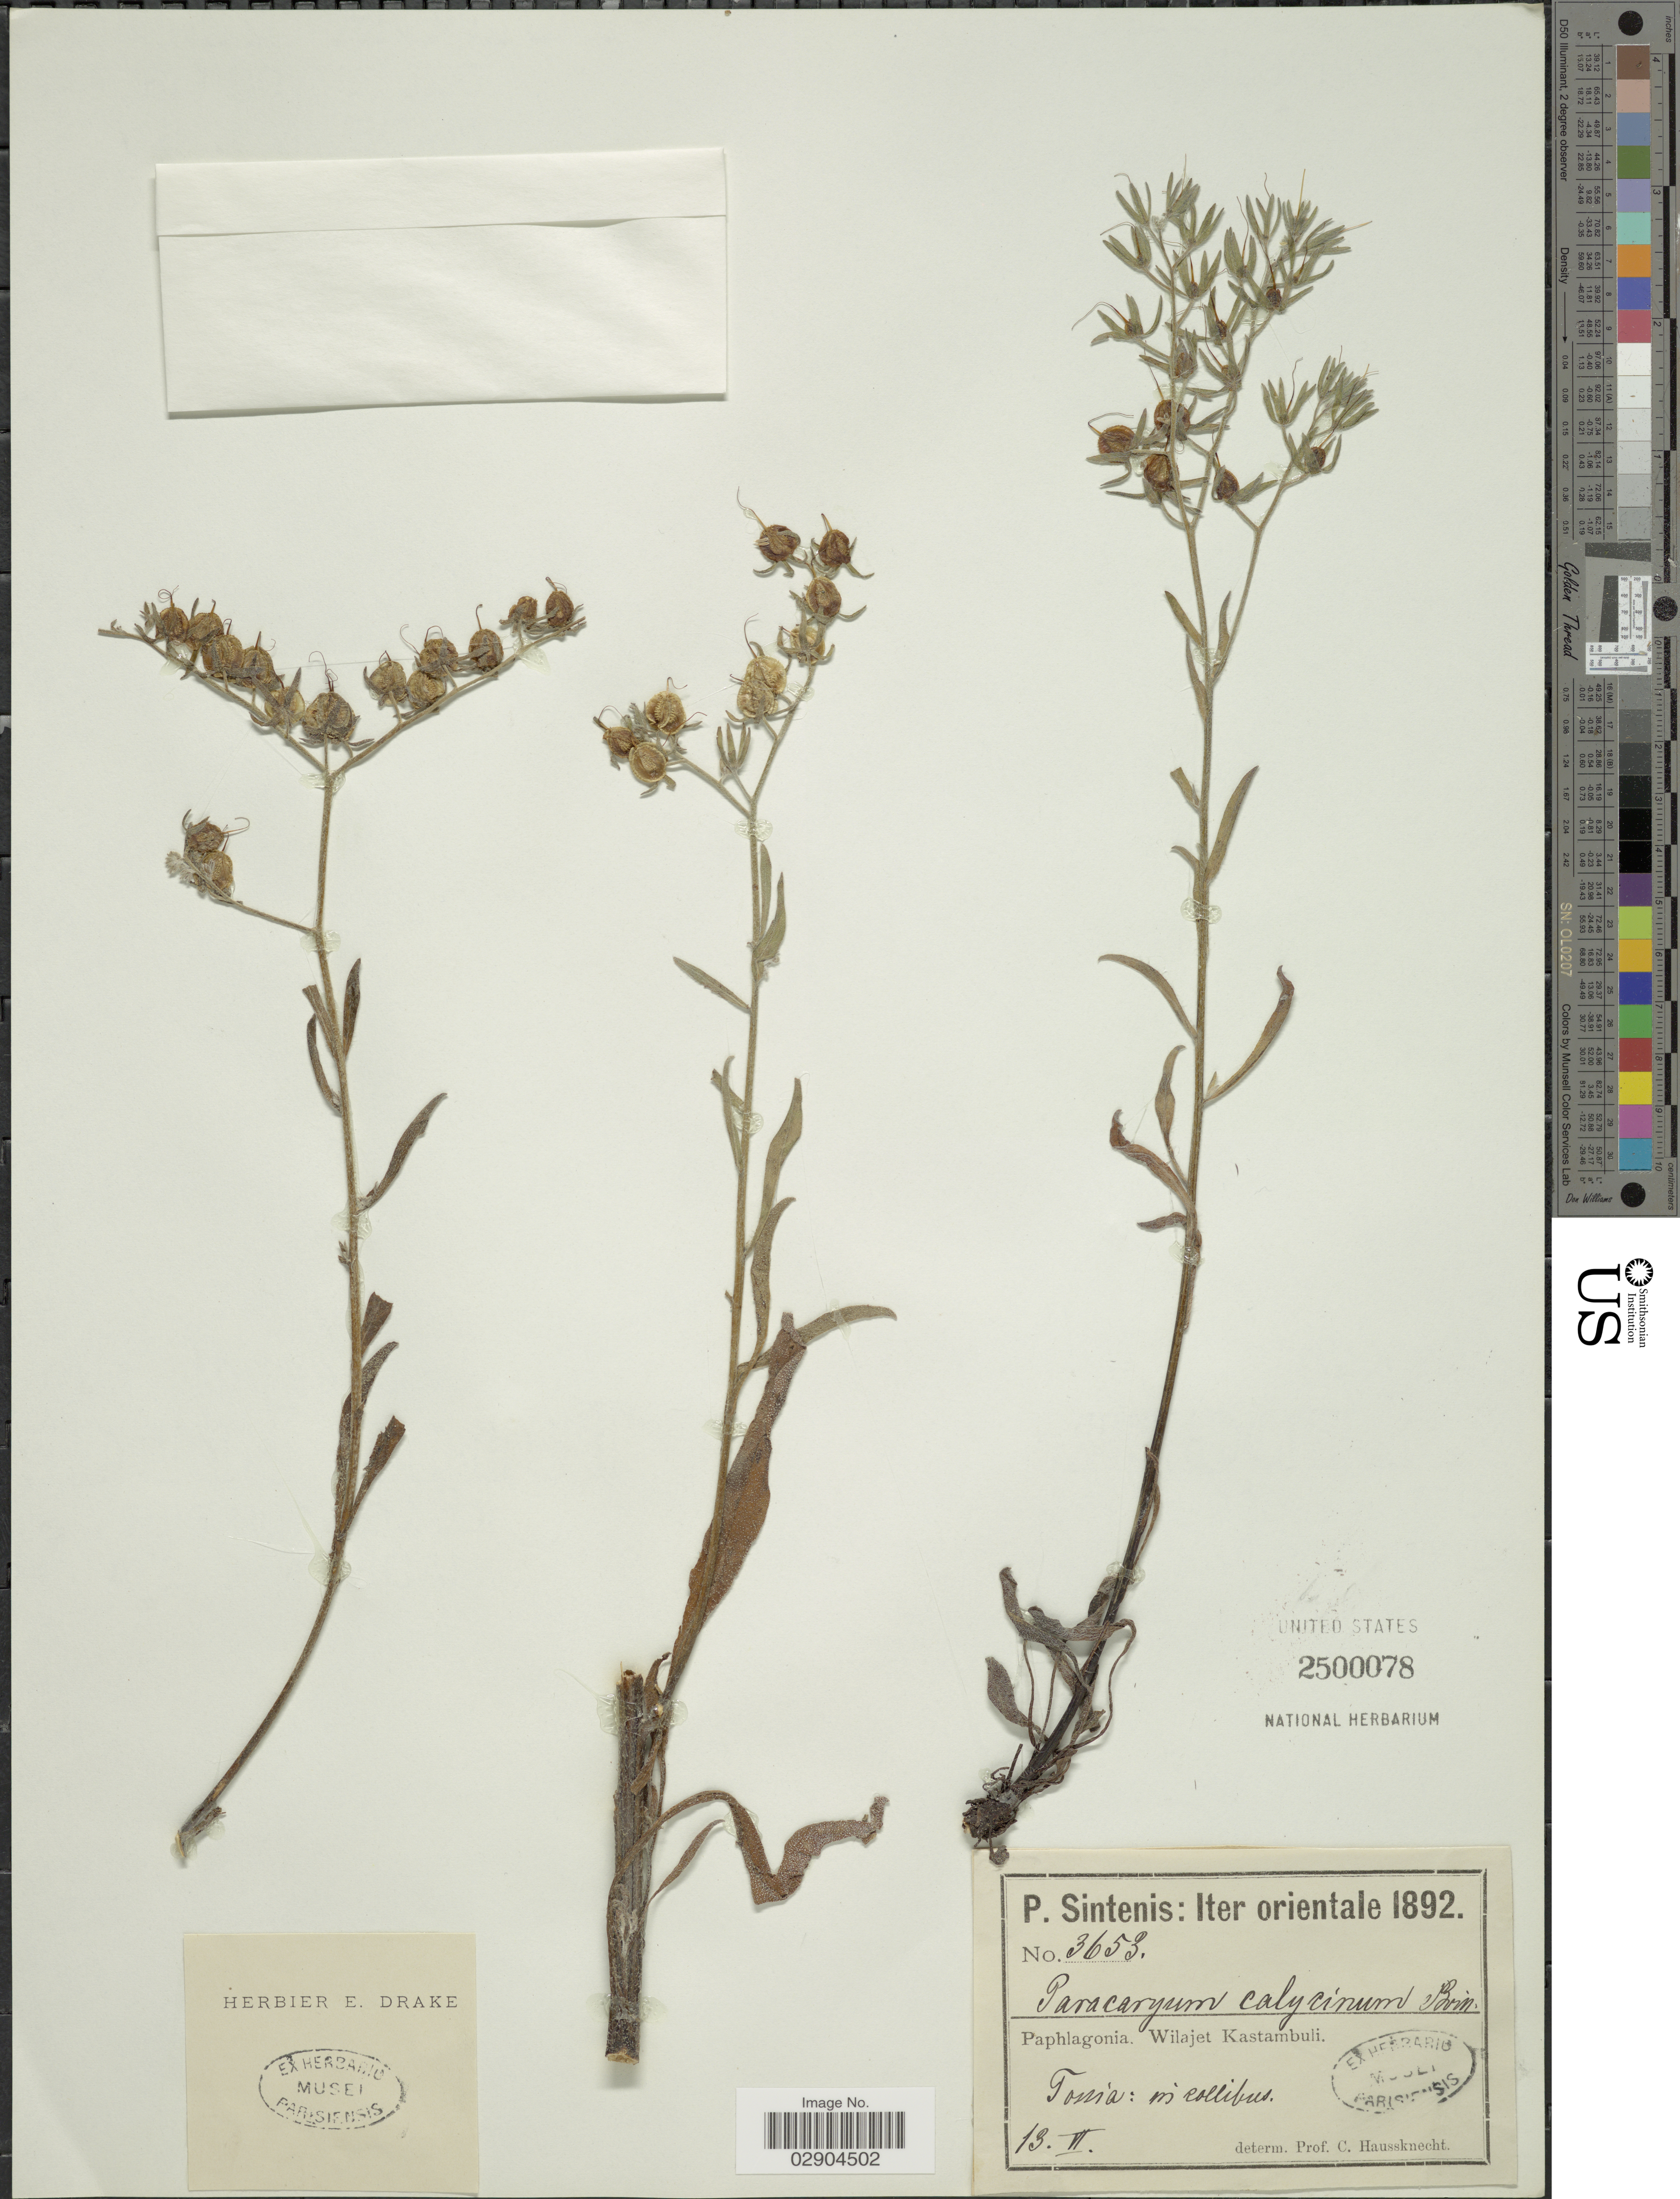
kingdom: Plantae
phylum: Tracheophyta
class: Magnoliopsida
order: Boraginales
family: Boraginaceae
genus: Paracaryum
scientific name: Paracaryum calycinum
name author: Boiss. & Balansa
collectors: P. Sintenis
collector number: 3653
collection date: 1892-06-13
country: Turkey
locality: Paphlagonia. Wilajet Kastambuli.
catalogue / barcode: US 2500078